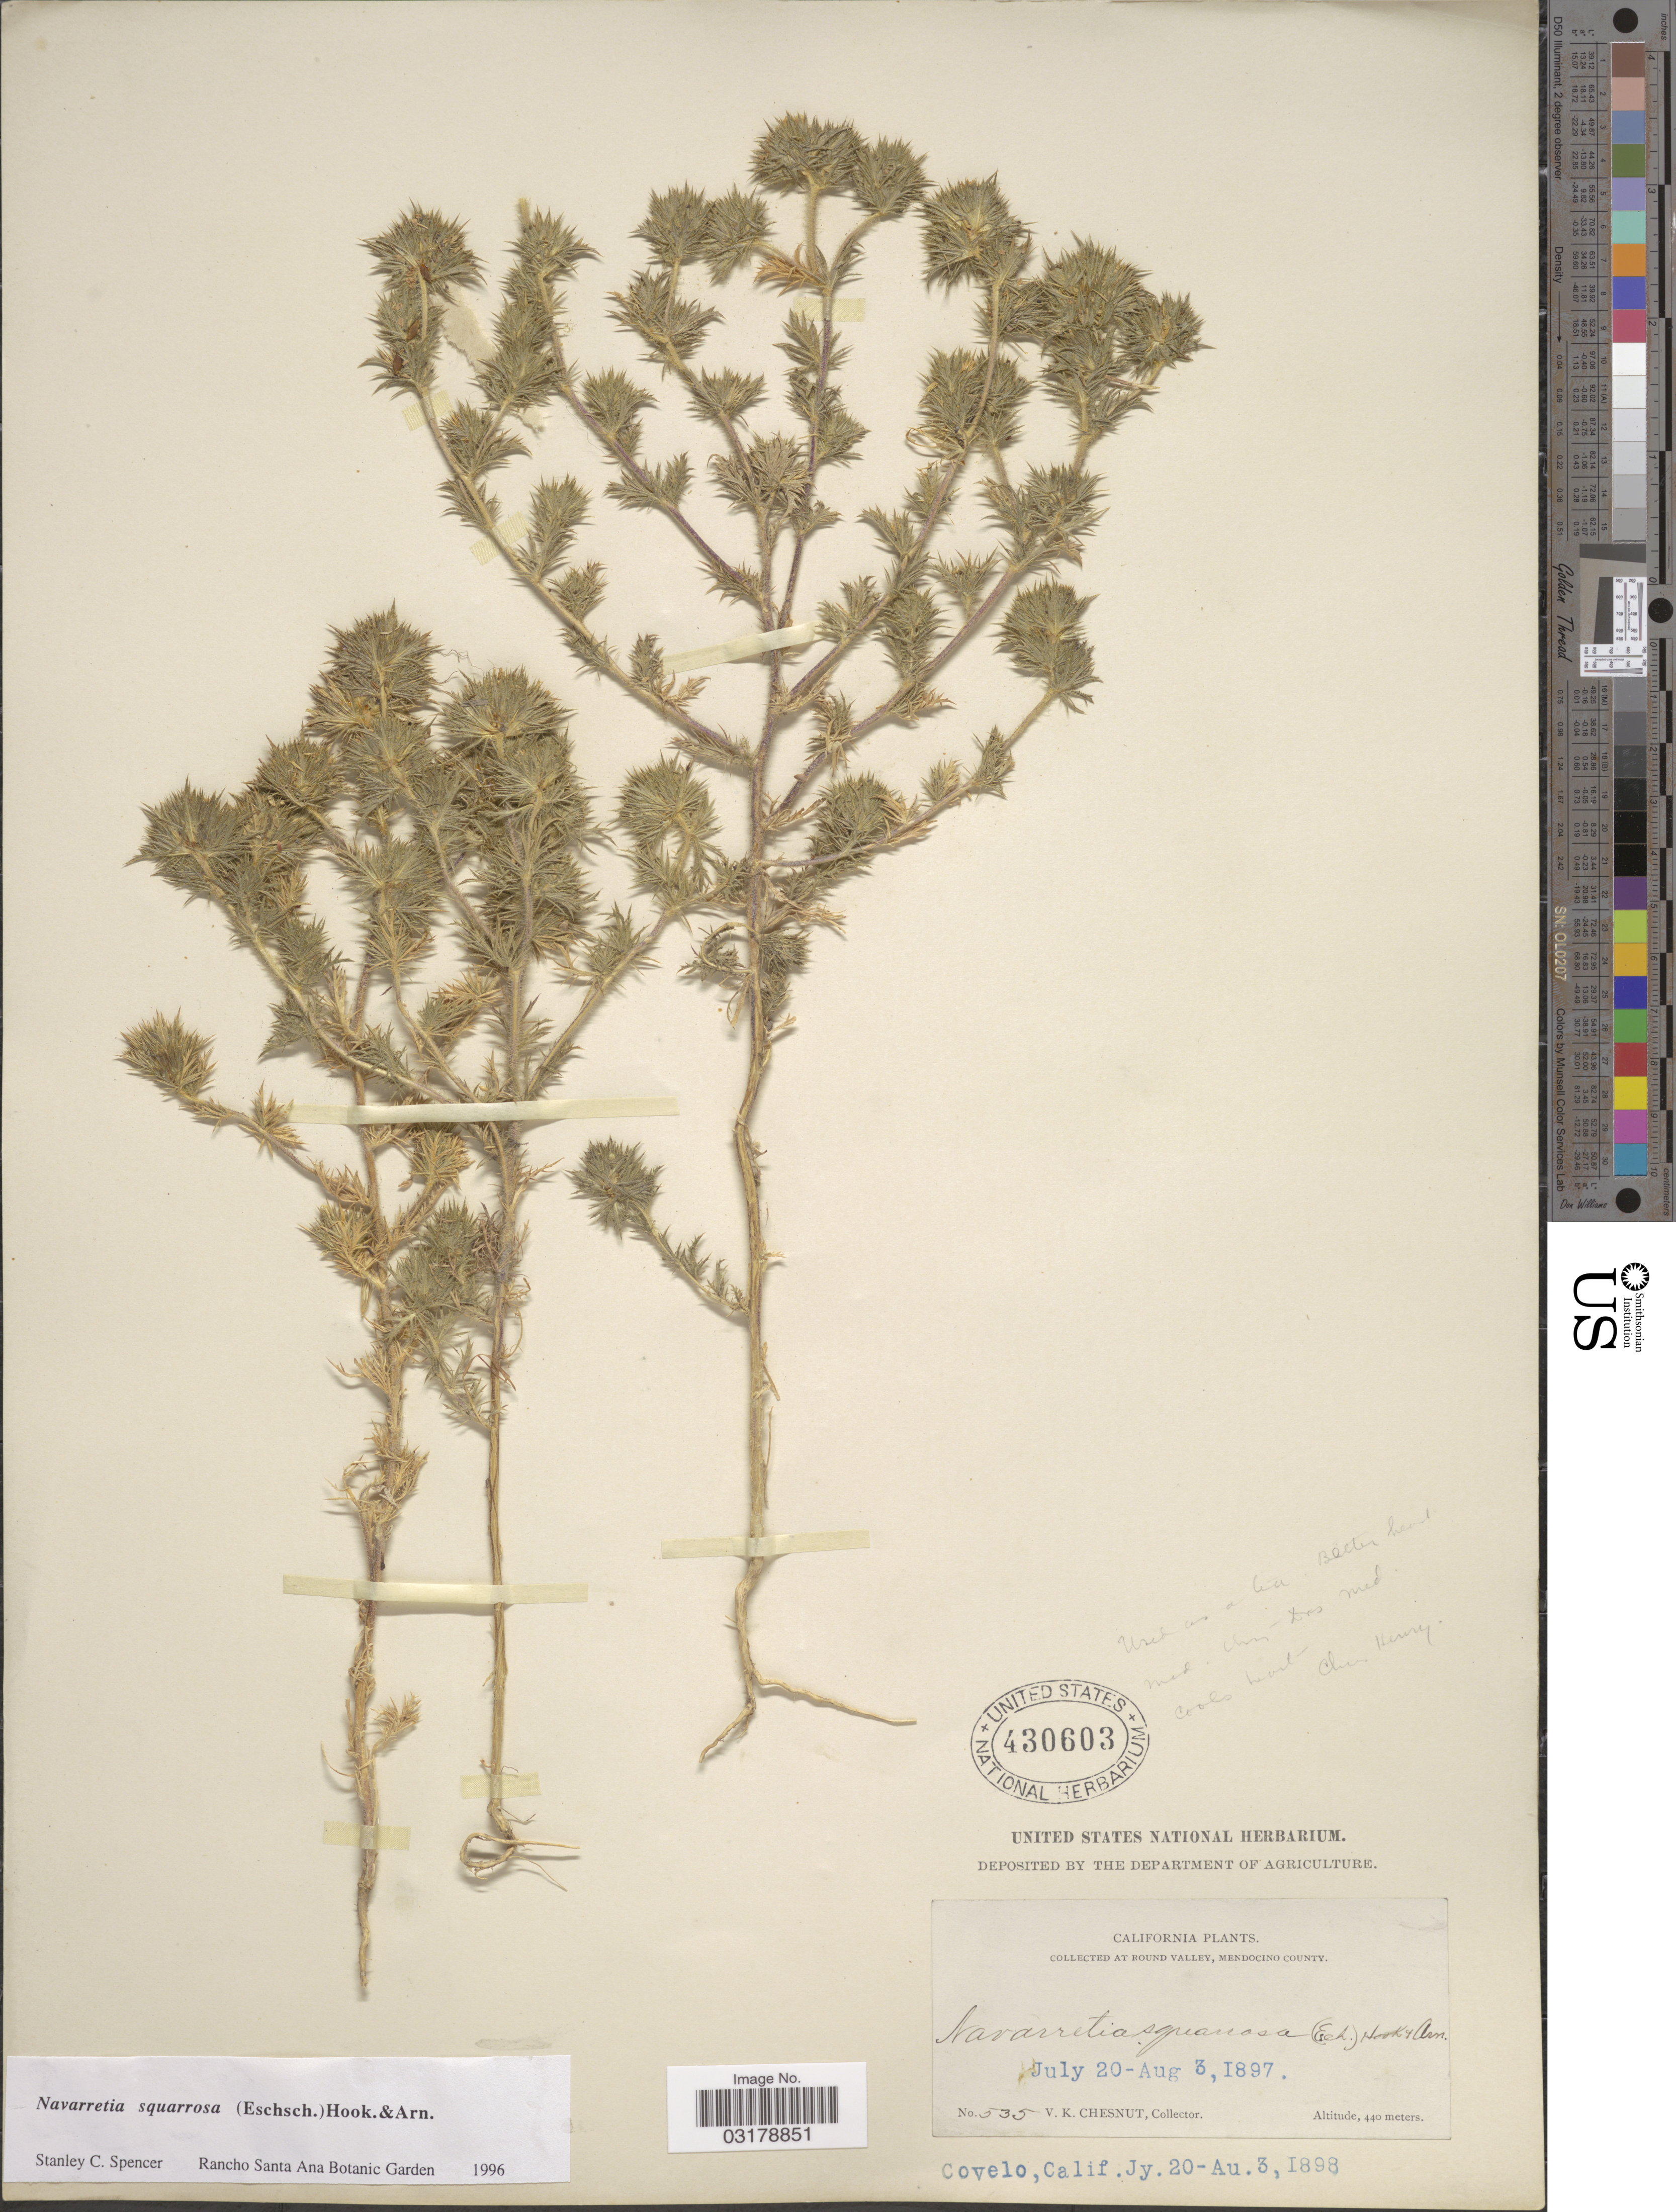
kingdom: Plantae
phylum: Tracheophyta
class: Magnoliopsida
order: Ericales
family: Polemoniaceae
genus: Navarretia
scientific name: Navarretia squarrosa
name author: (Eschsch.) Hook. & Arn.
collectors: V. Chesnut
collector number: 535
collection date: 1897-07-20/1897-08-03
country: United States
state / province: California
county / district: Mendocino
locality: At Round Valley, Mendocino County. Covelo.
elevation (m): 440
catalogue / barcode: US 430603